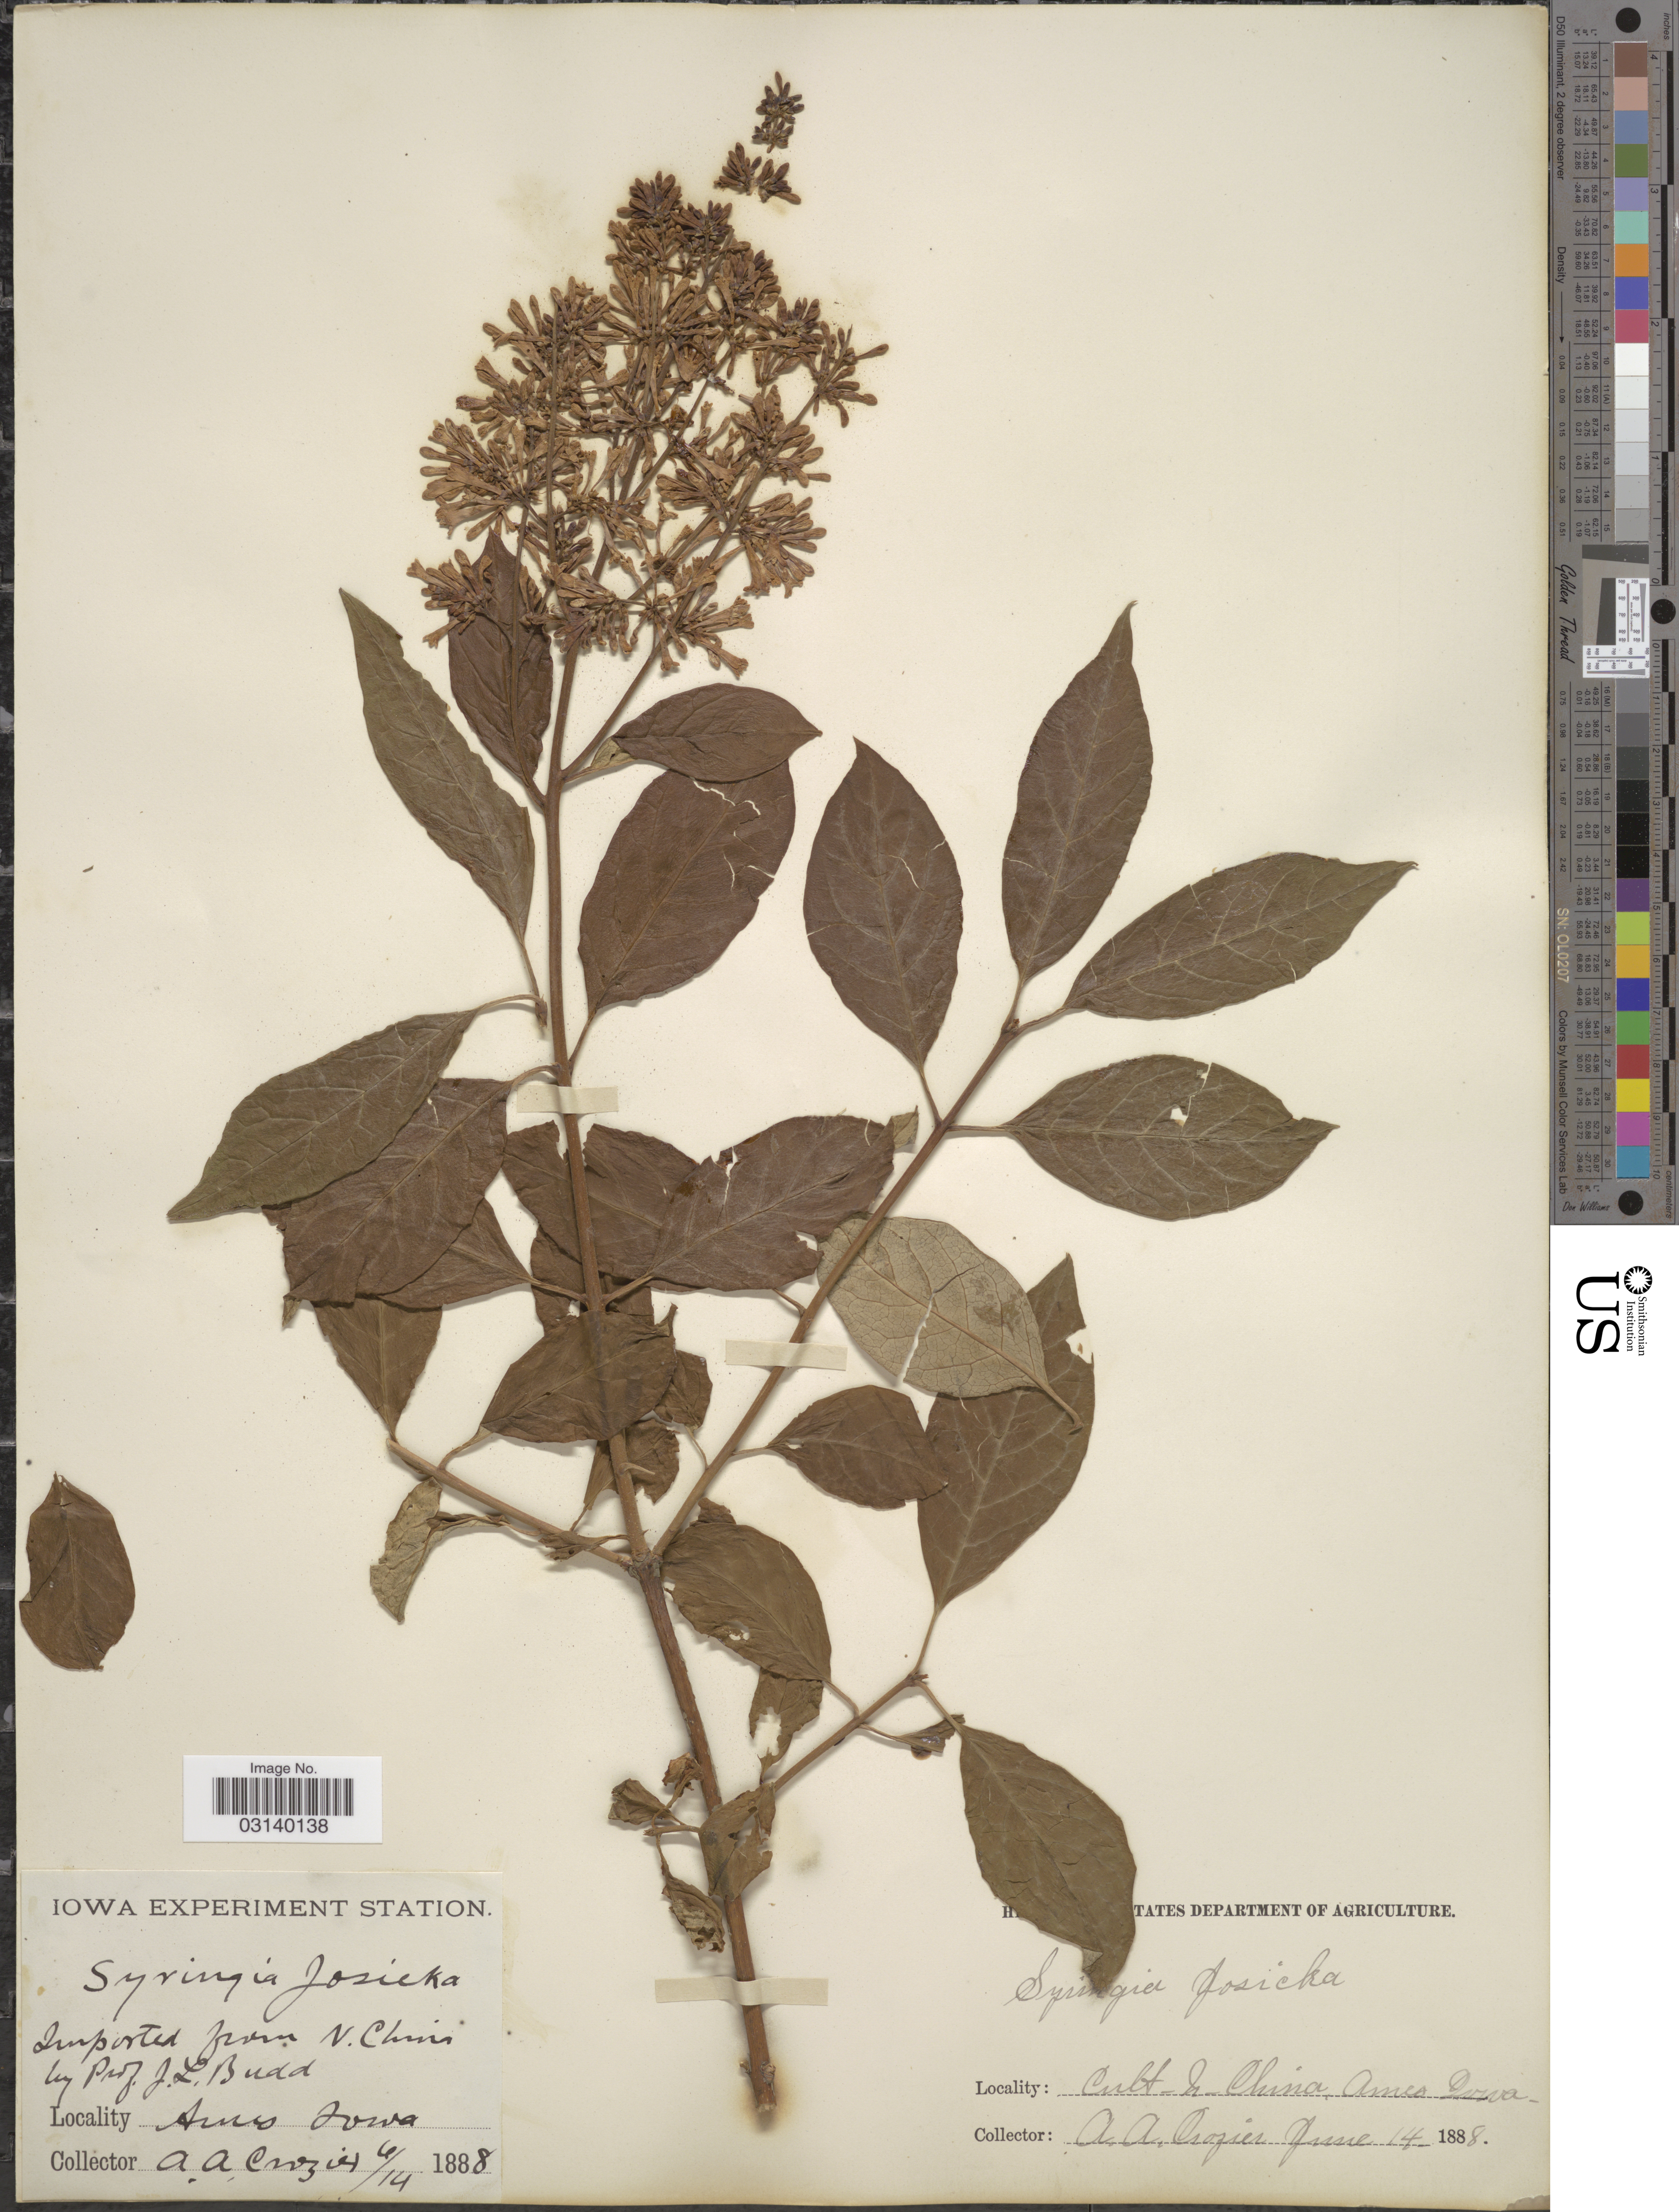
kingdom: Plantae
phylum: Tracheophyta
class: Magnoliopsida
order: Lamiales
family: Oleaceae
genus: Syringa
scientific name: Syringa josikaea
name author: J. Jacq. ex Rchb.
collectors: A. Crozier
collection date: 1888-06-14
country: United States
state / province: Iowa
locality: Ames. Imported from N. China